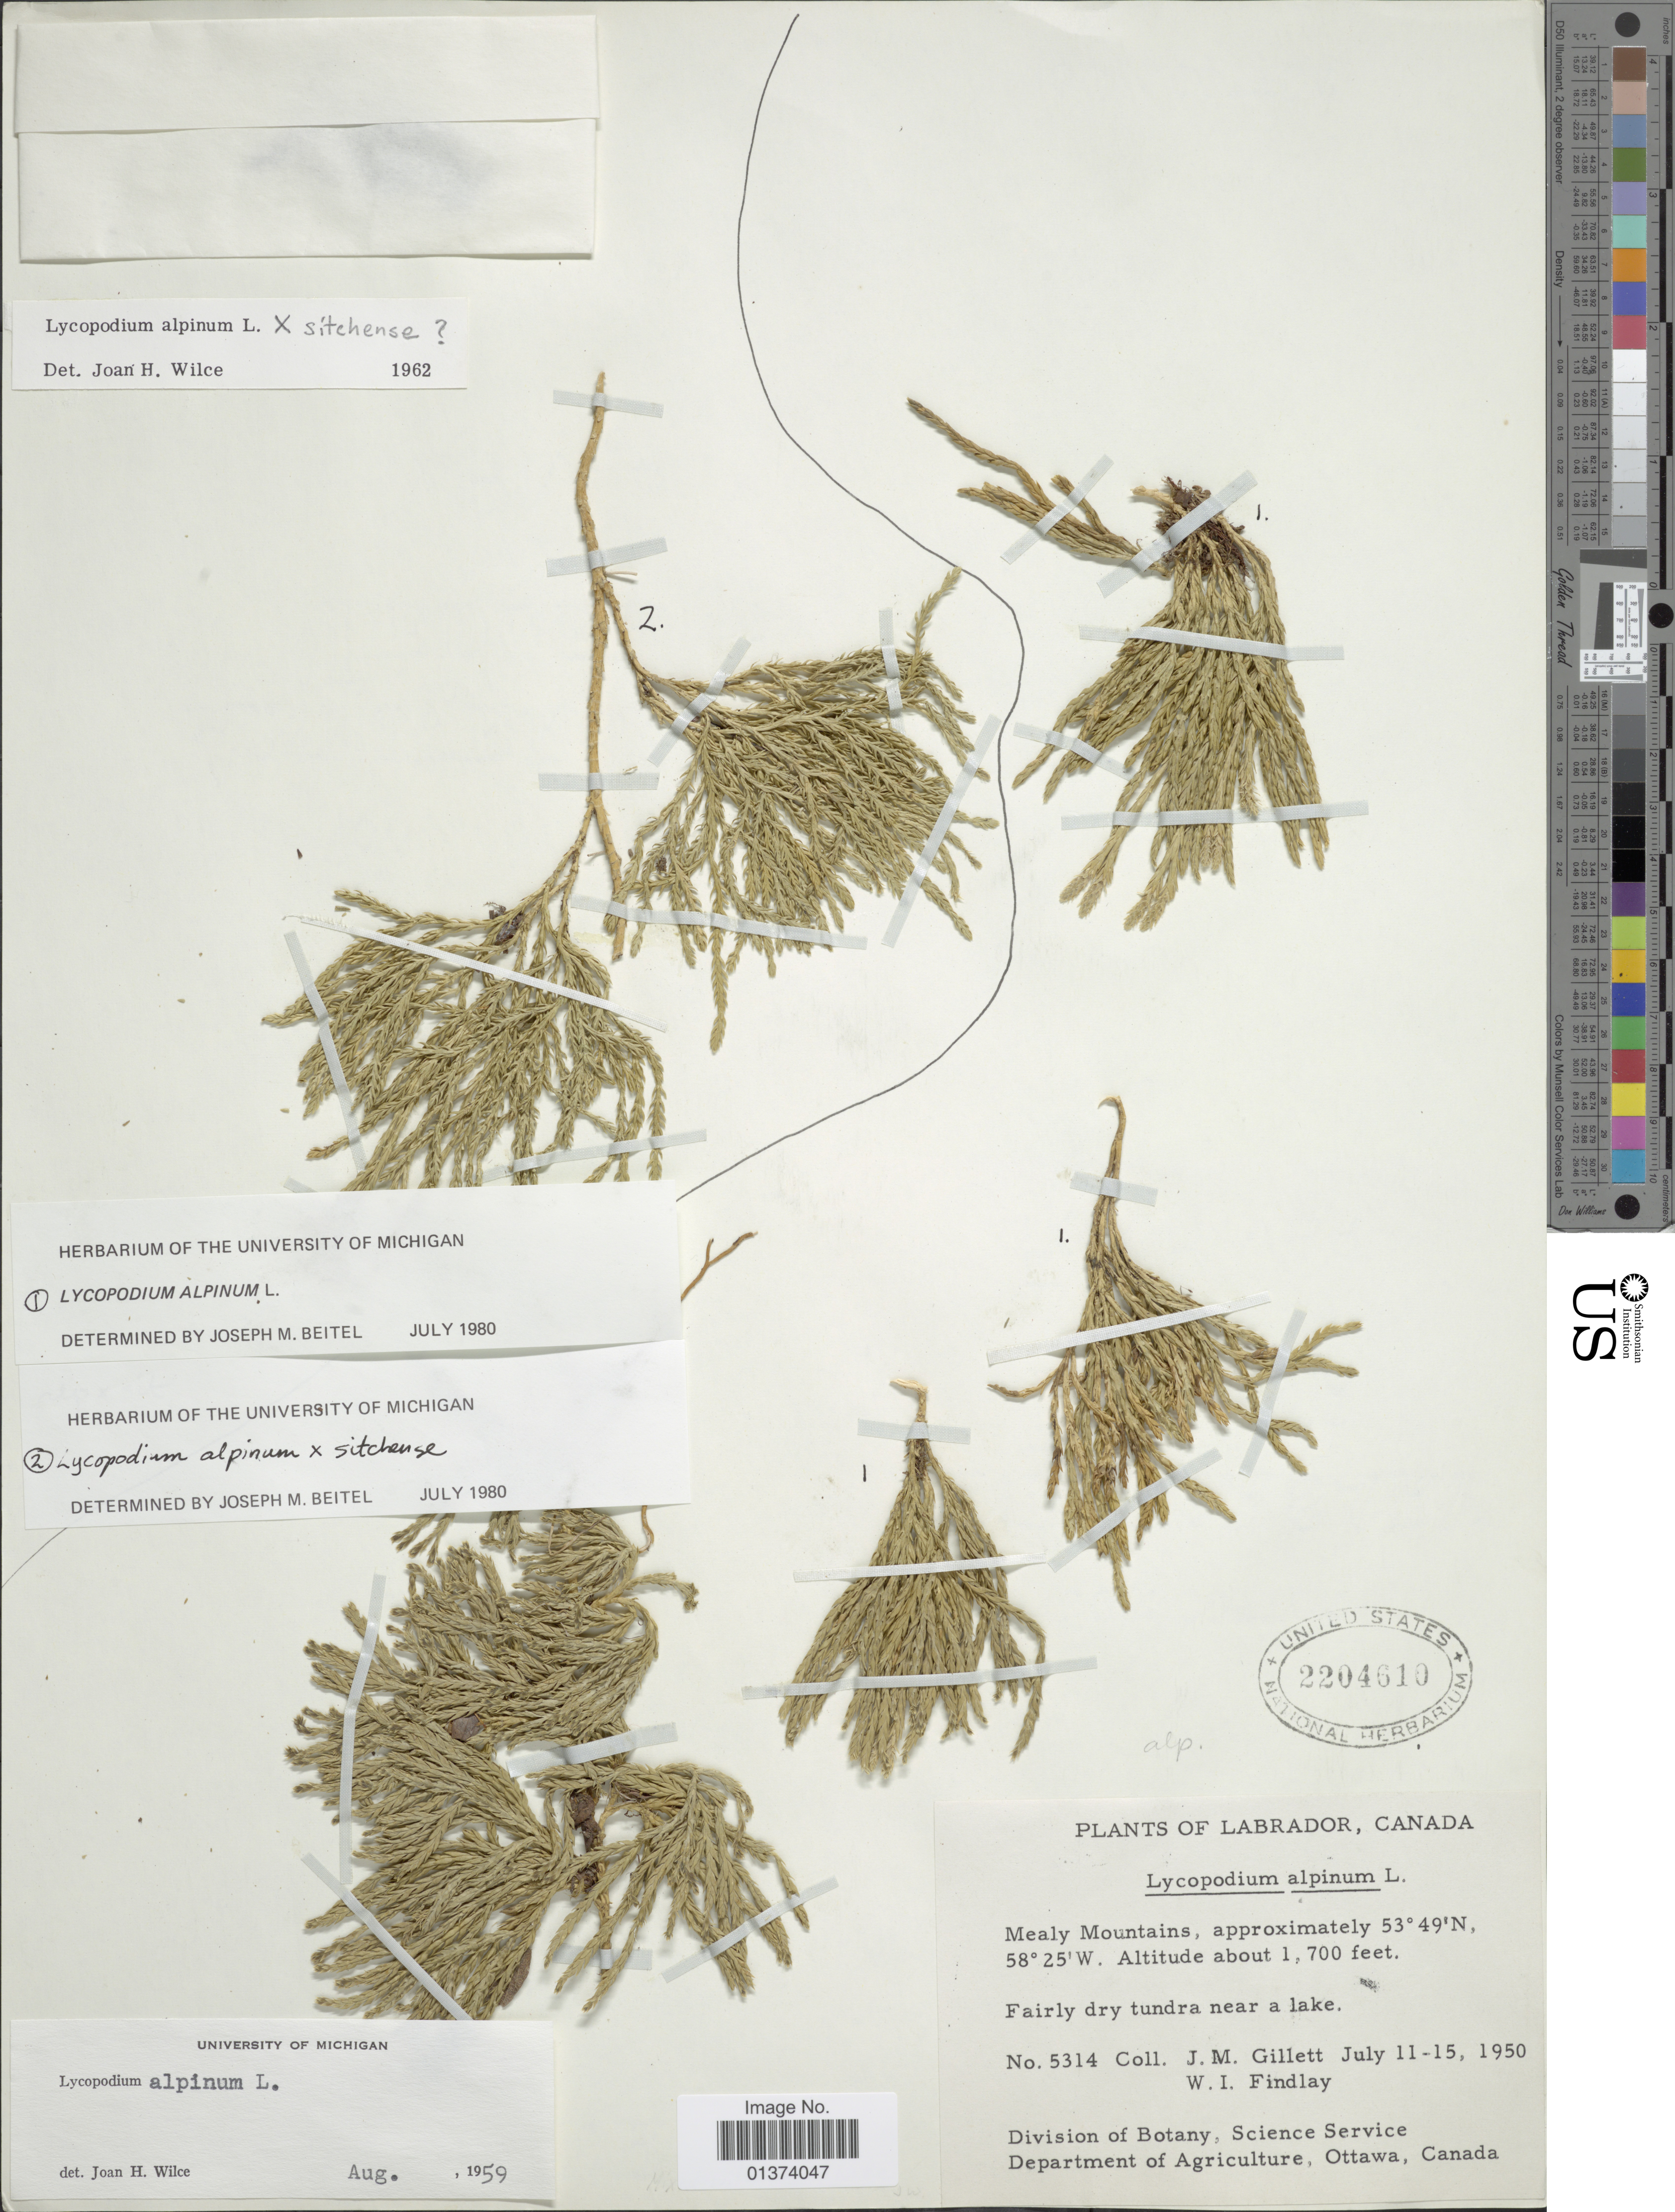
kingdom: Plantae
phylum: Tracheophyta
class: Lycopodiopsida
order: Lycopodiales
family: Lycopodiaceae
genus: Diphasiastrum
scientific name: Diphasiastrum alpinum x D. sitchense (Rupr.) Holub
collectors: J. M. Gillett & W. Findlay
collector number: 5314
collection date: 1950-07-11/1950-07-15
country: Canada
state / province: Newfoundland and Labrador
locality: Labrador, Mealy Mountains, Fairly dry tundra near a lake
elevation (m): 518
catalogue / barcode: US 2204610